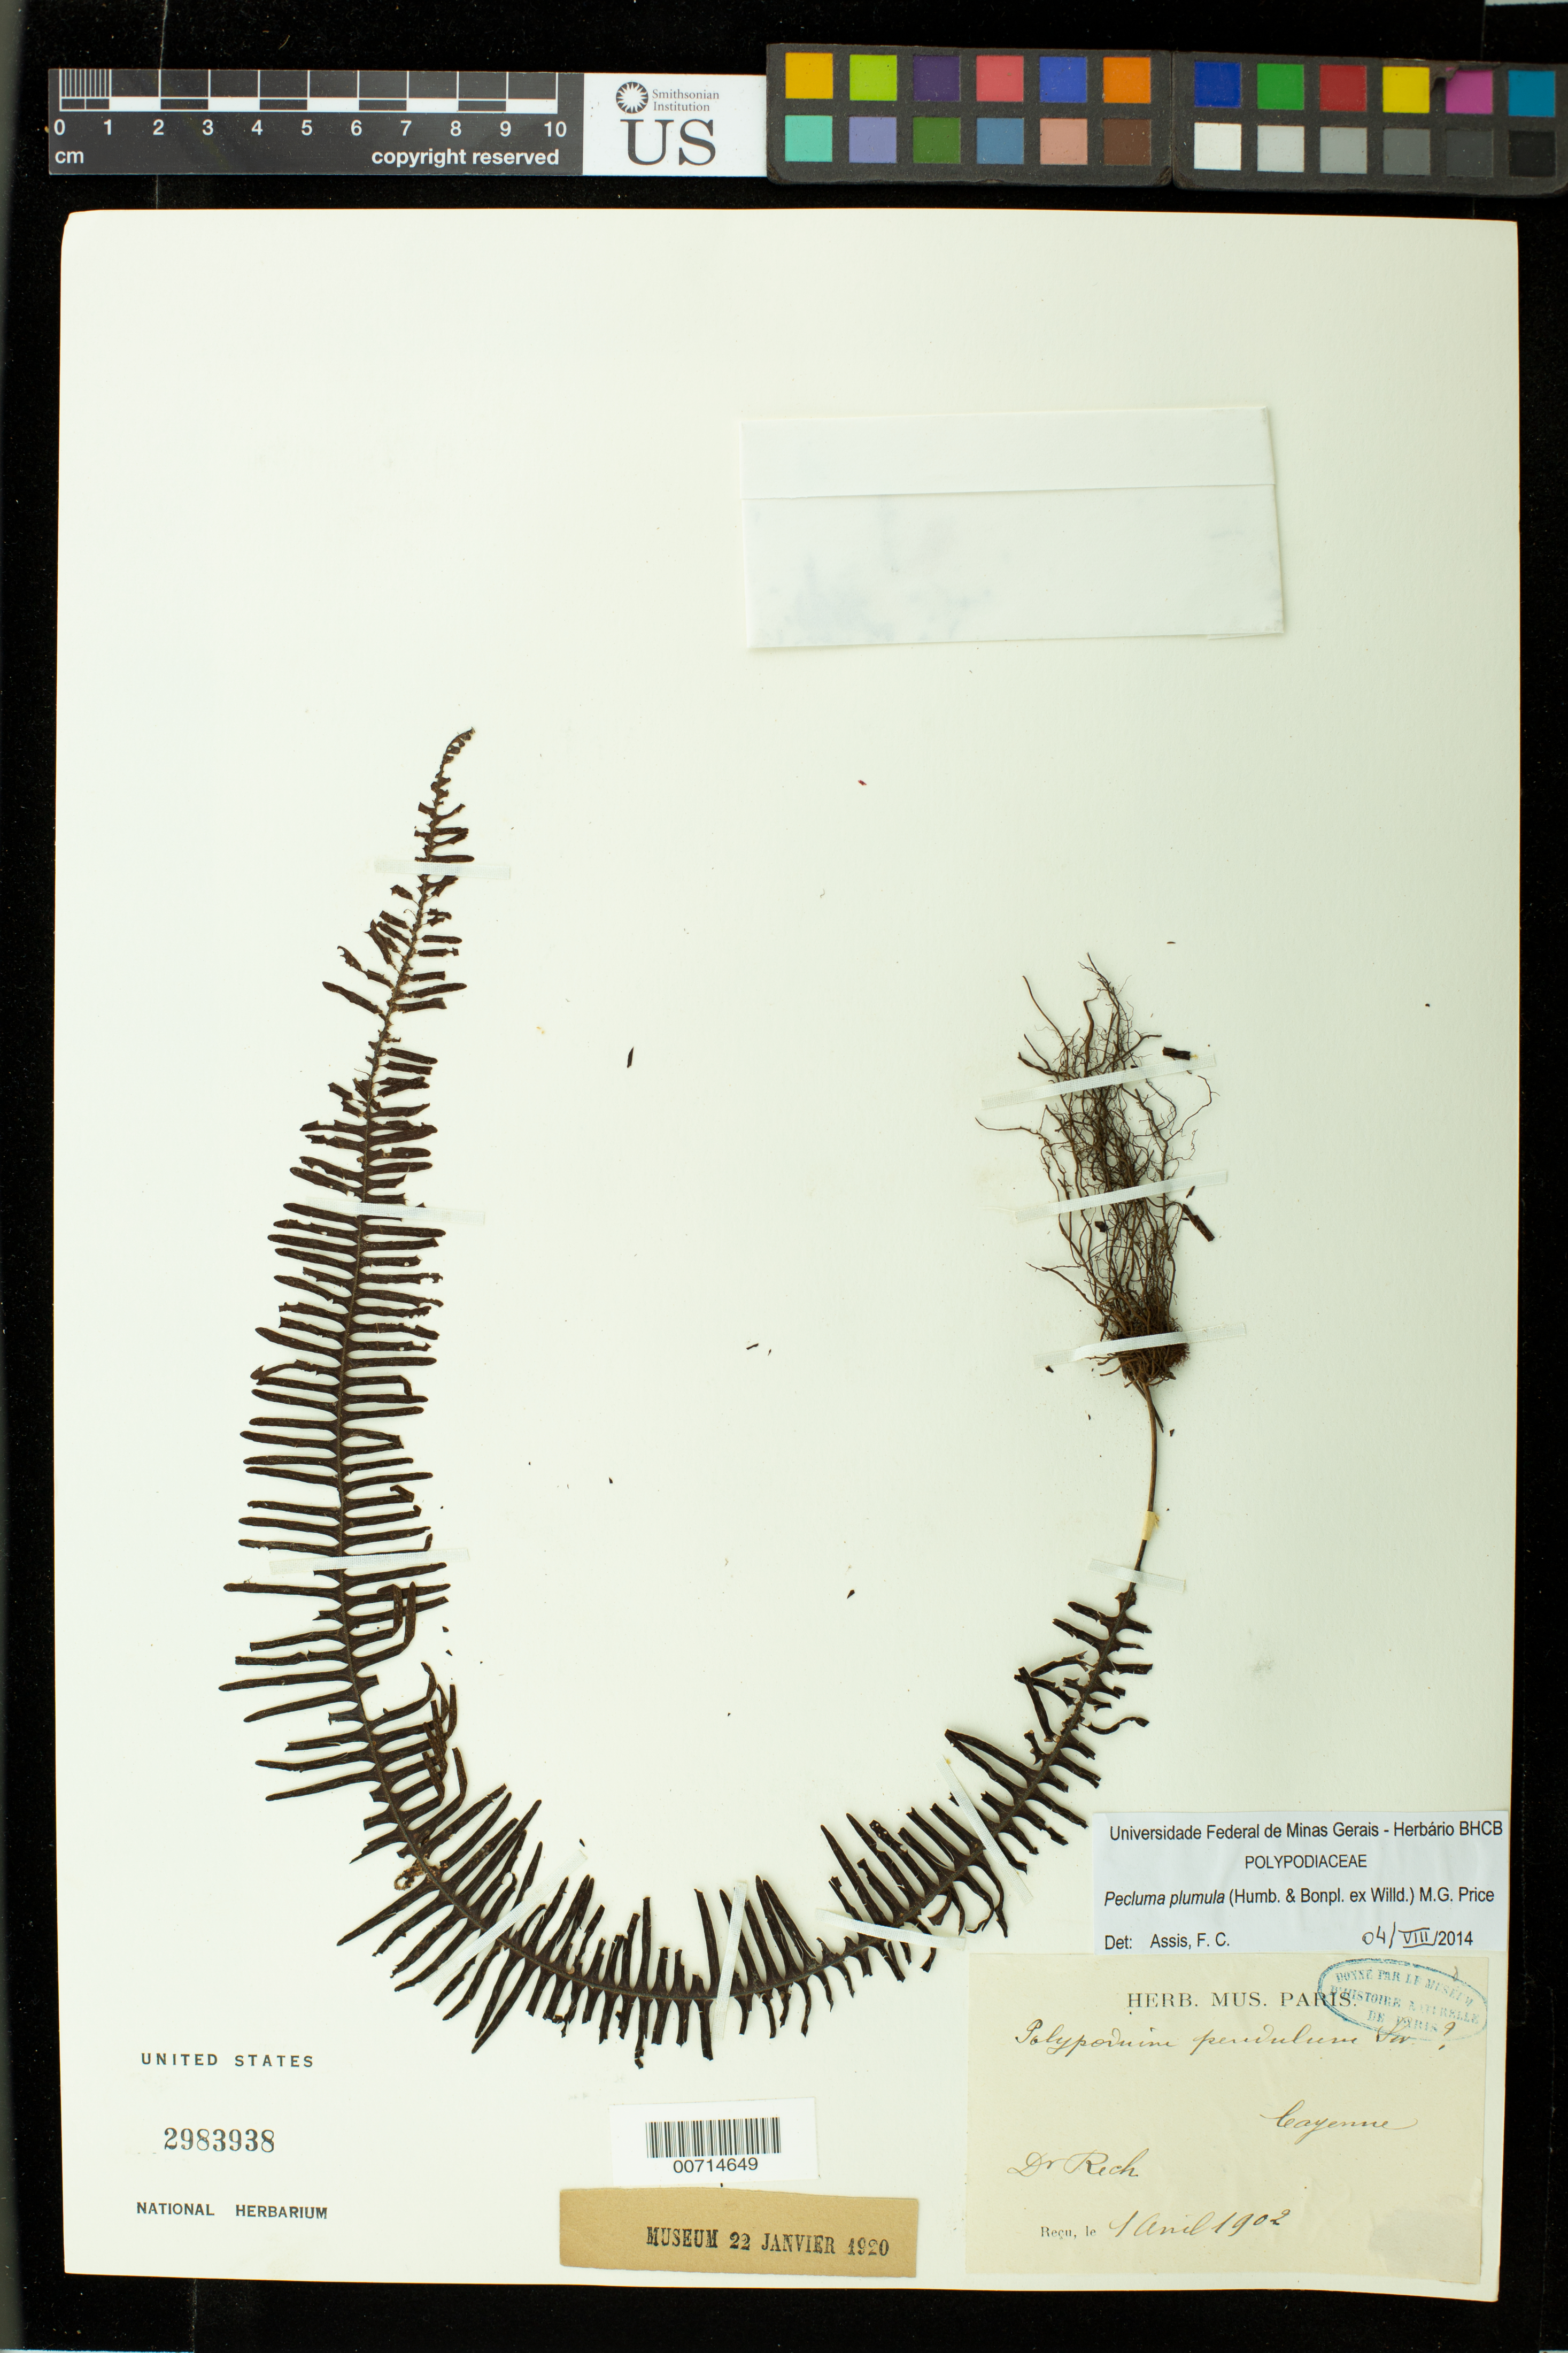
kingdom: Plantae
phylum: Tracheophyta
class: Polypodiopsida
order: Polypodiales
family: Polypodiaceae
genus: Pecluma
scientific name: Pecluma plumula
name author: (Humb. & Bonpl. ex Willd.) M.G. Price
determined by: Assis, F. C.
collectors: Rech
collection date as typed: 1-Apr-02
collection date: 2002-04-01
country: French Guiana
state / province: Cayenne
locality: Cayenne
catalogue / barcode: US 2983938